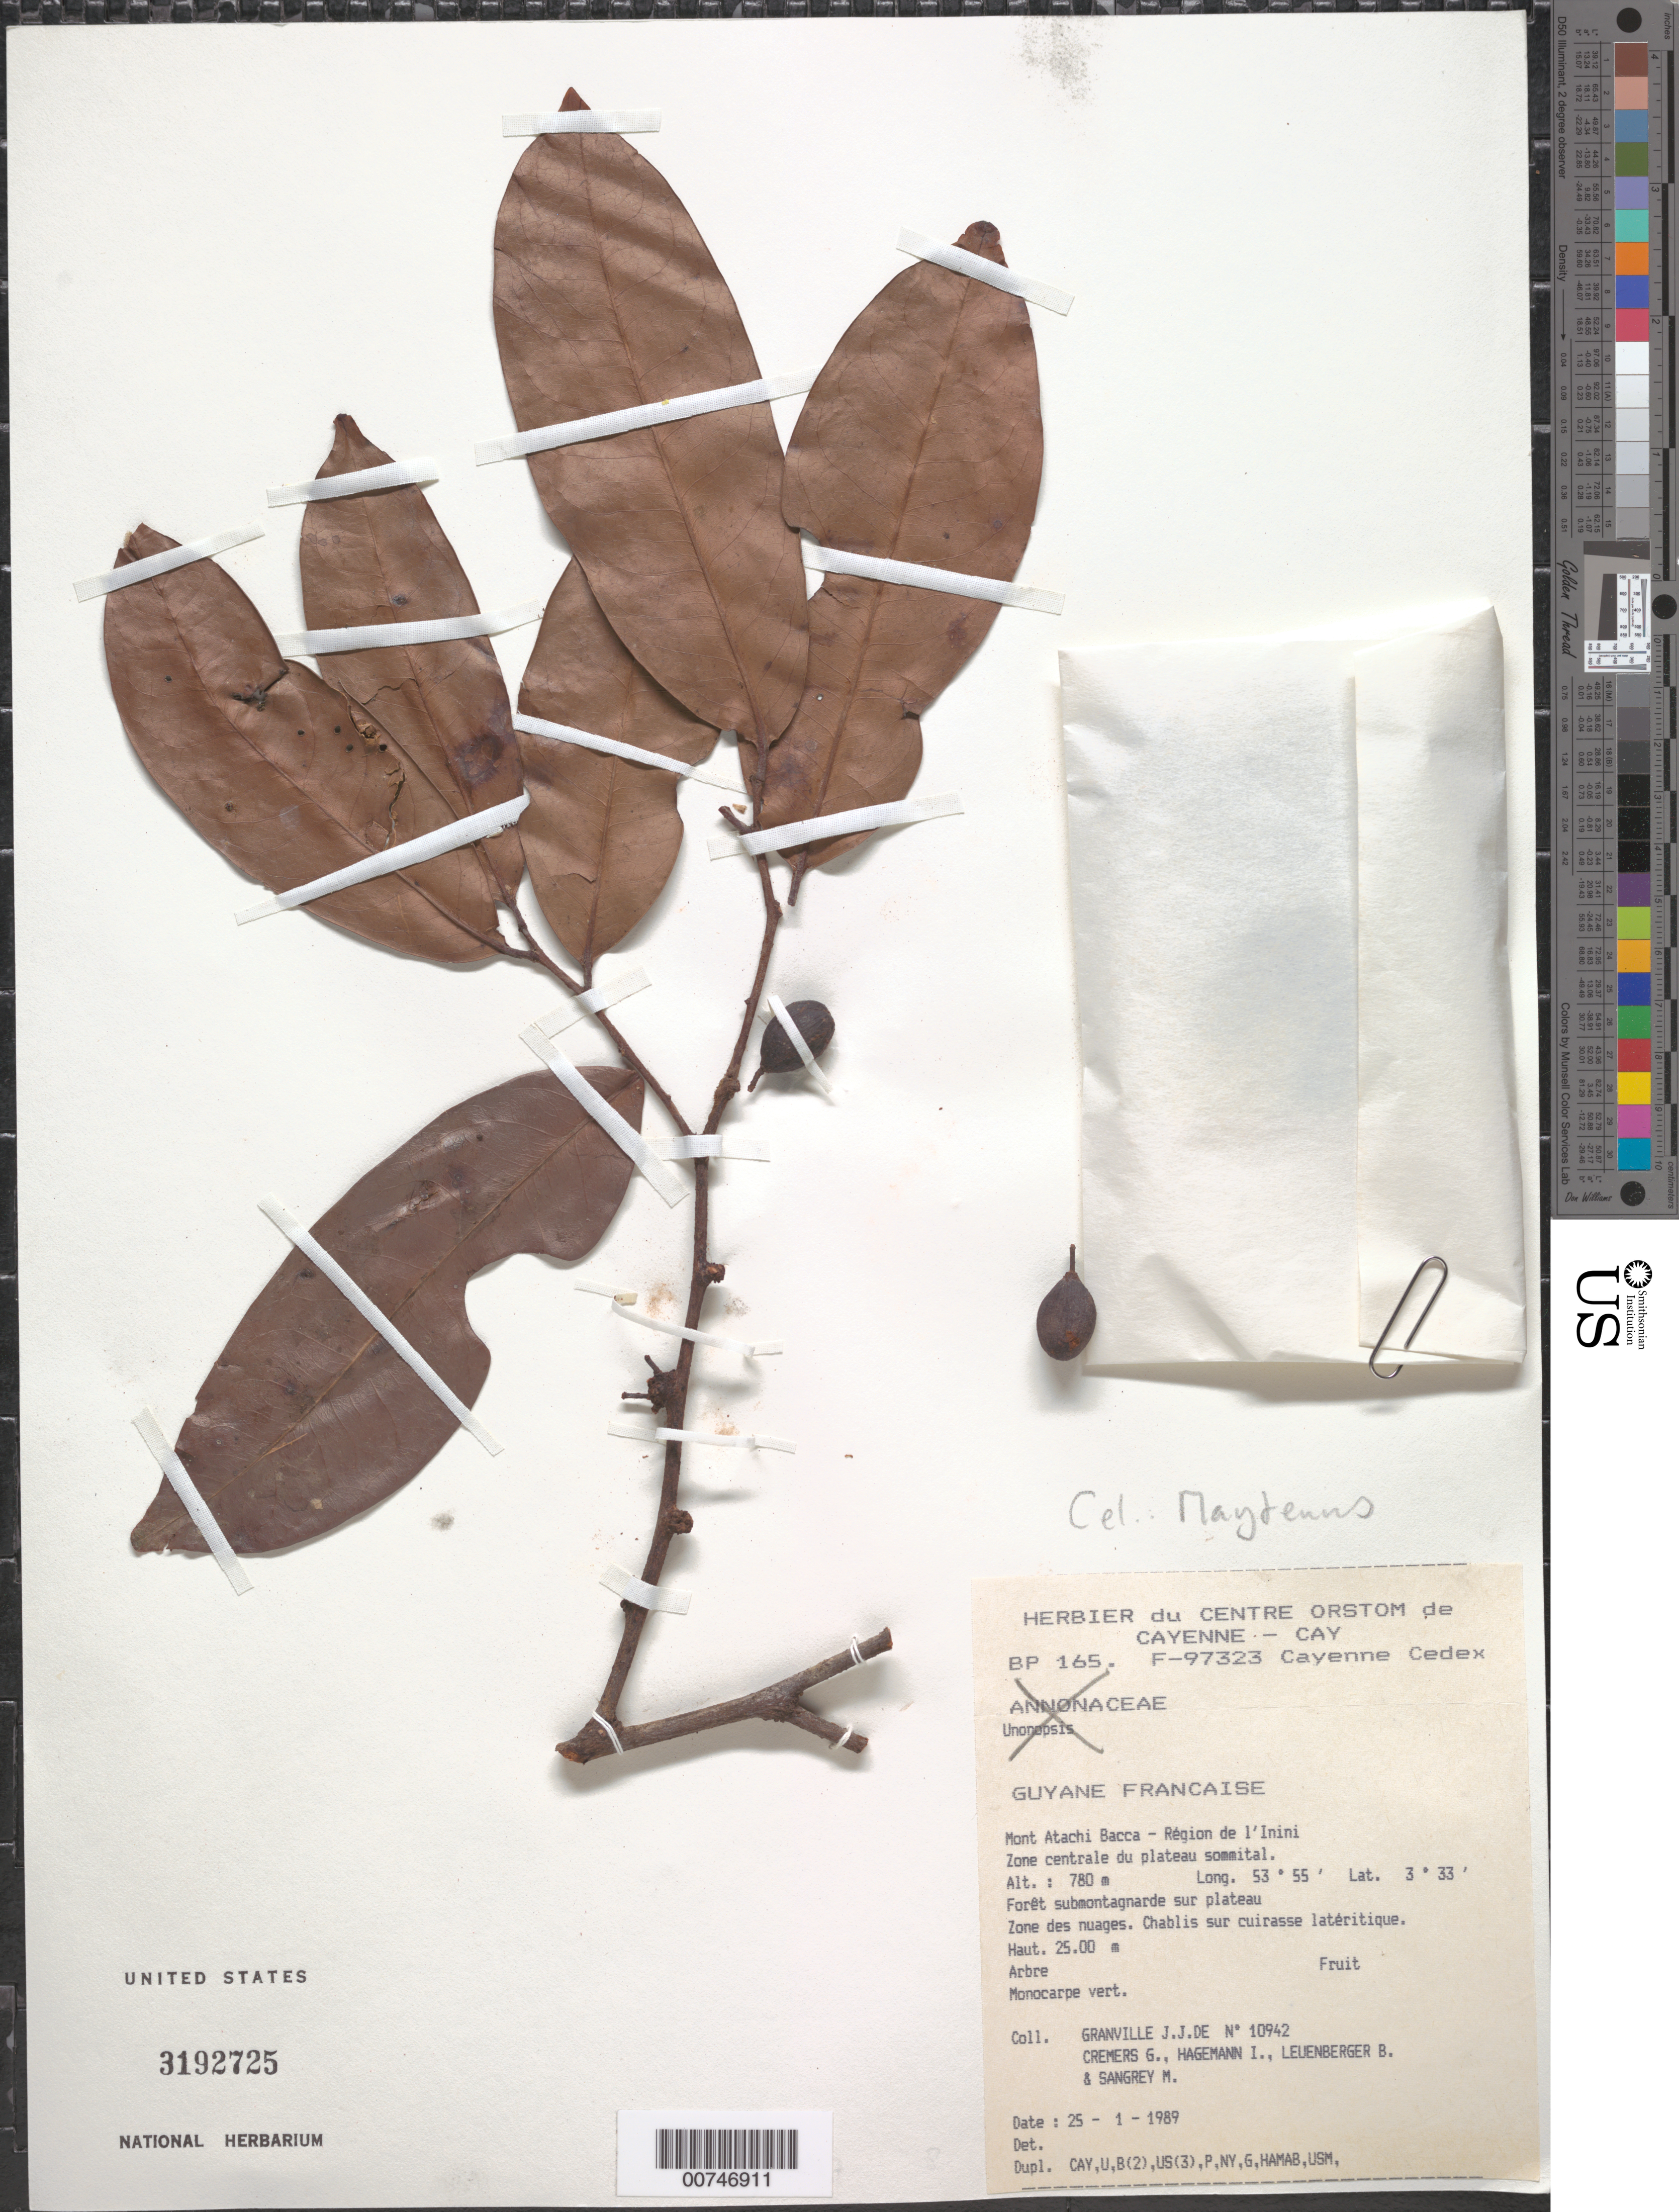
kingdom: Plantae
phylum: Tracheophyta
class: Magnoliopsida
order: Celastrales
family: Celastraceae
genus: Maytenus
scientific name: Maytenus sp.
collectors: J.-J. de Granville, G. Cremers, J. Hagemann, B. E. Leuenberger & M. S. Sangrey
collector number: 10942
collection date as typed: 25-Jan-89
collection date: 1989-01-25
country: French Guiana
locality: Mont Atachi Bacca, région de l'Inini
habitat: Forest submontangarde sur plateau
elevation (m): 780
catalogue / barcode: US 3192725